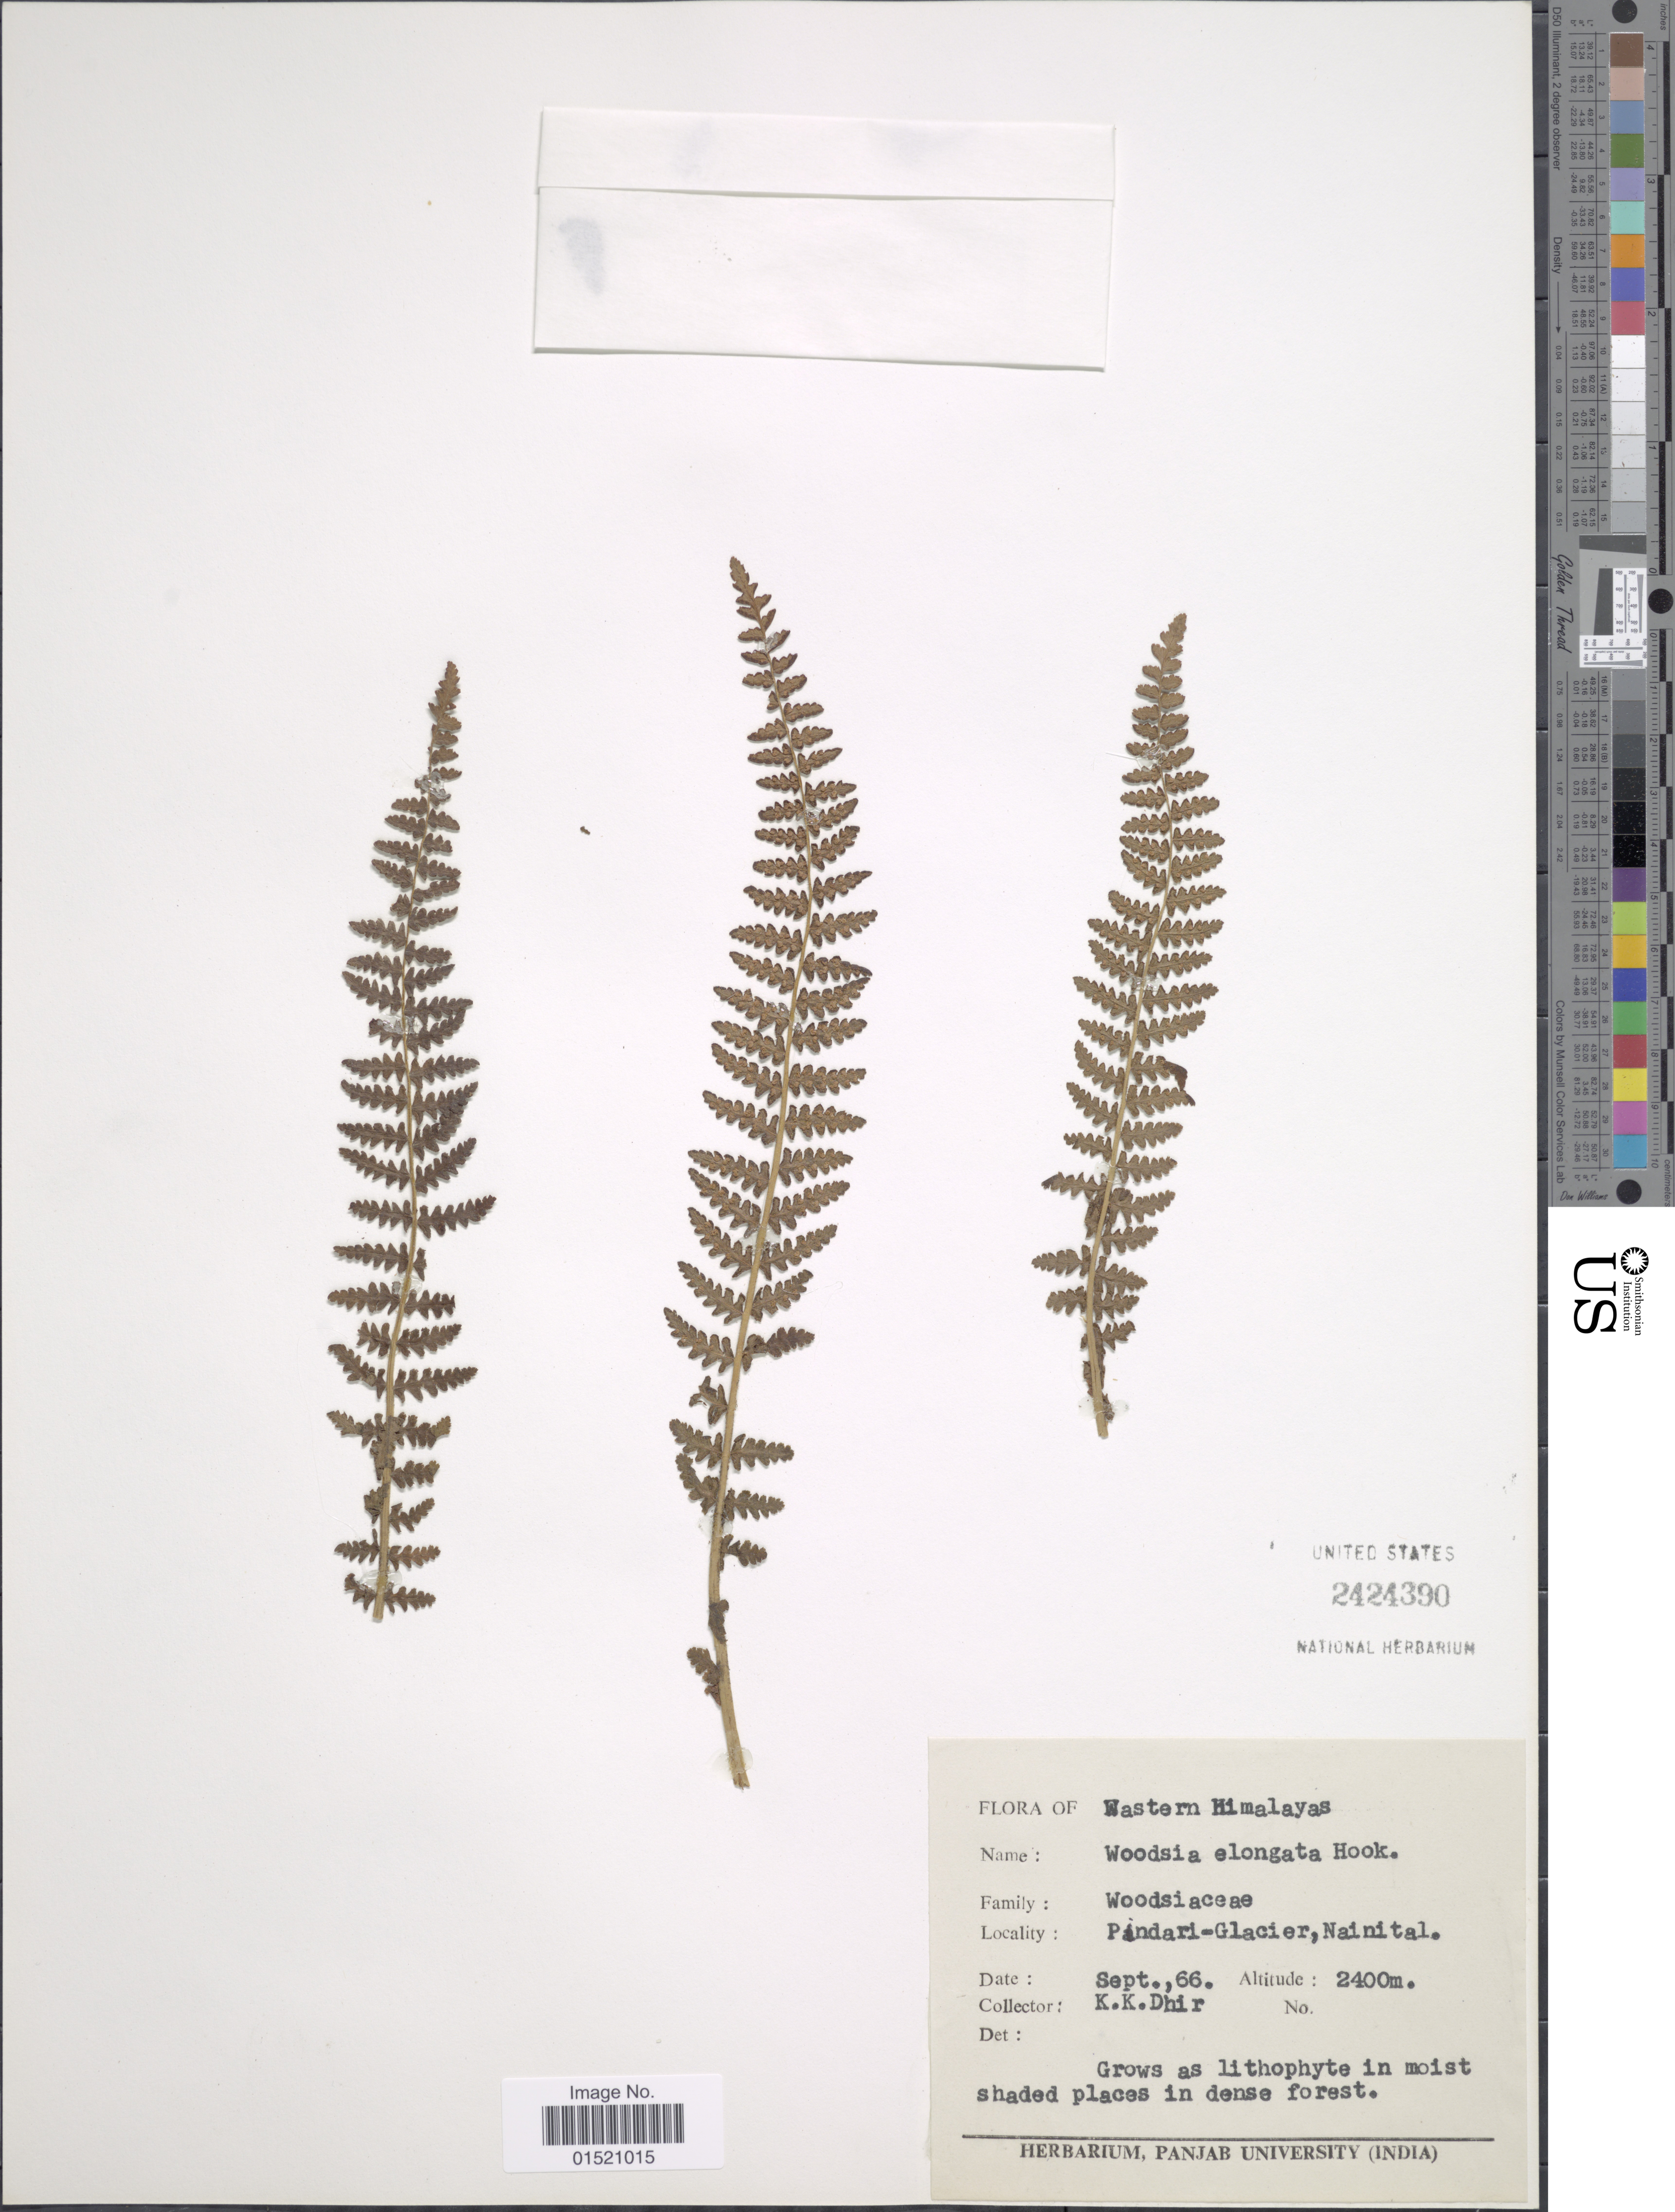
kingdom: Plantae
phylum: Tracheophyta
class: Polypodiopsida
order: Polypodiales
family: Woodsiaceae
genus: Woodsia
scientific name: Woodsia elongata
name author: Hook.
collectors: K. Dhir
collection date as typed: Transcribed d/m/y: /9/66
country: India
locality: Western Himalayas, Pindari-Glacier, Nainital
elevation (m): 2400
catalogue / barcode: US 2424390